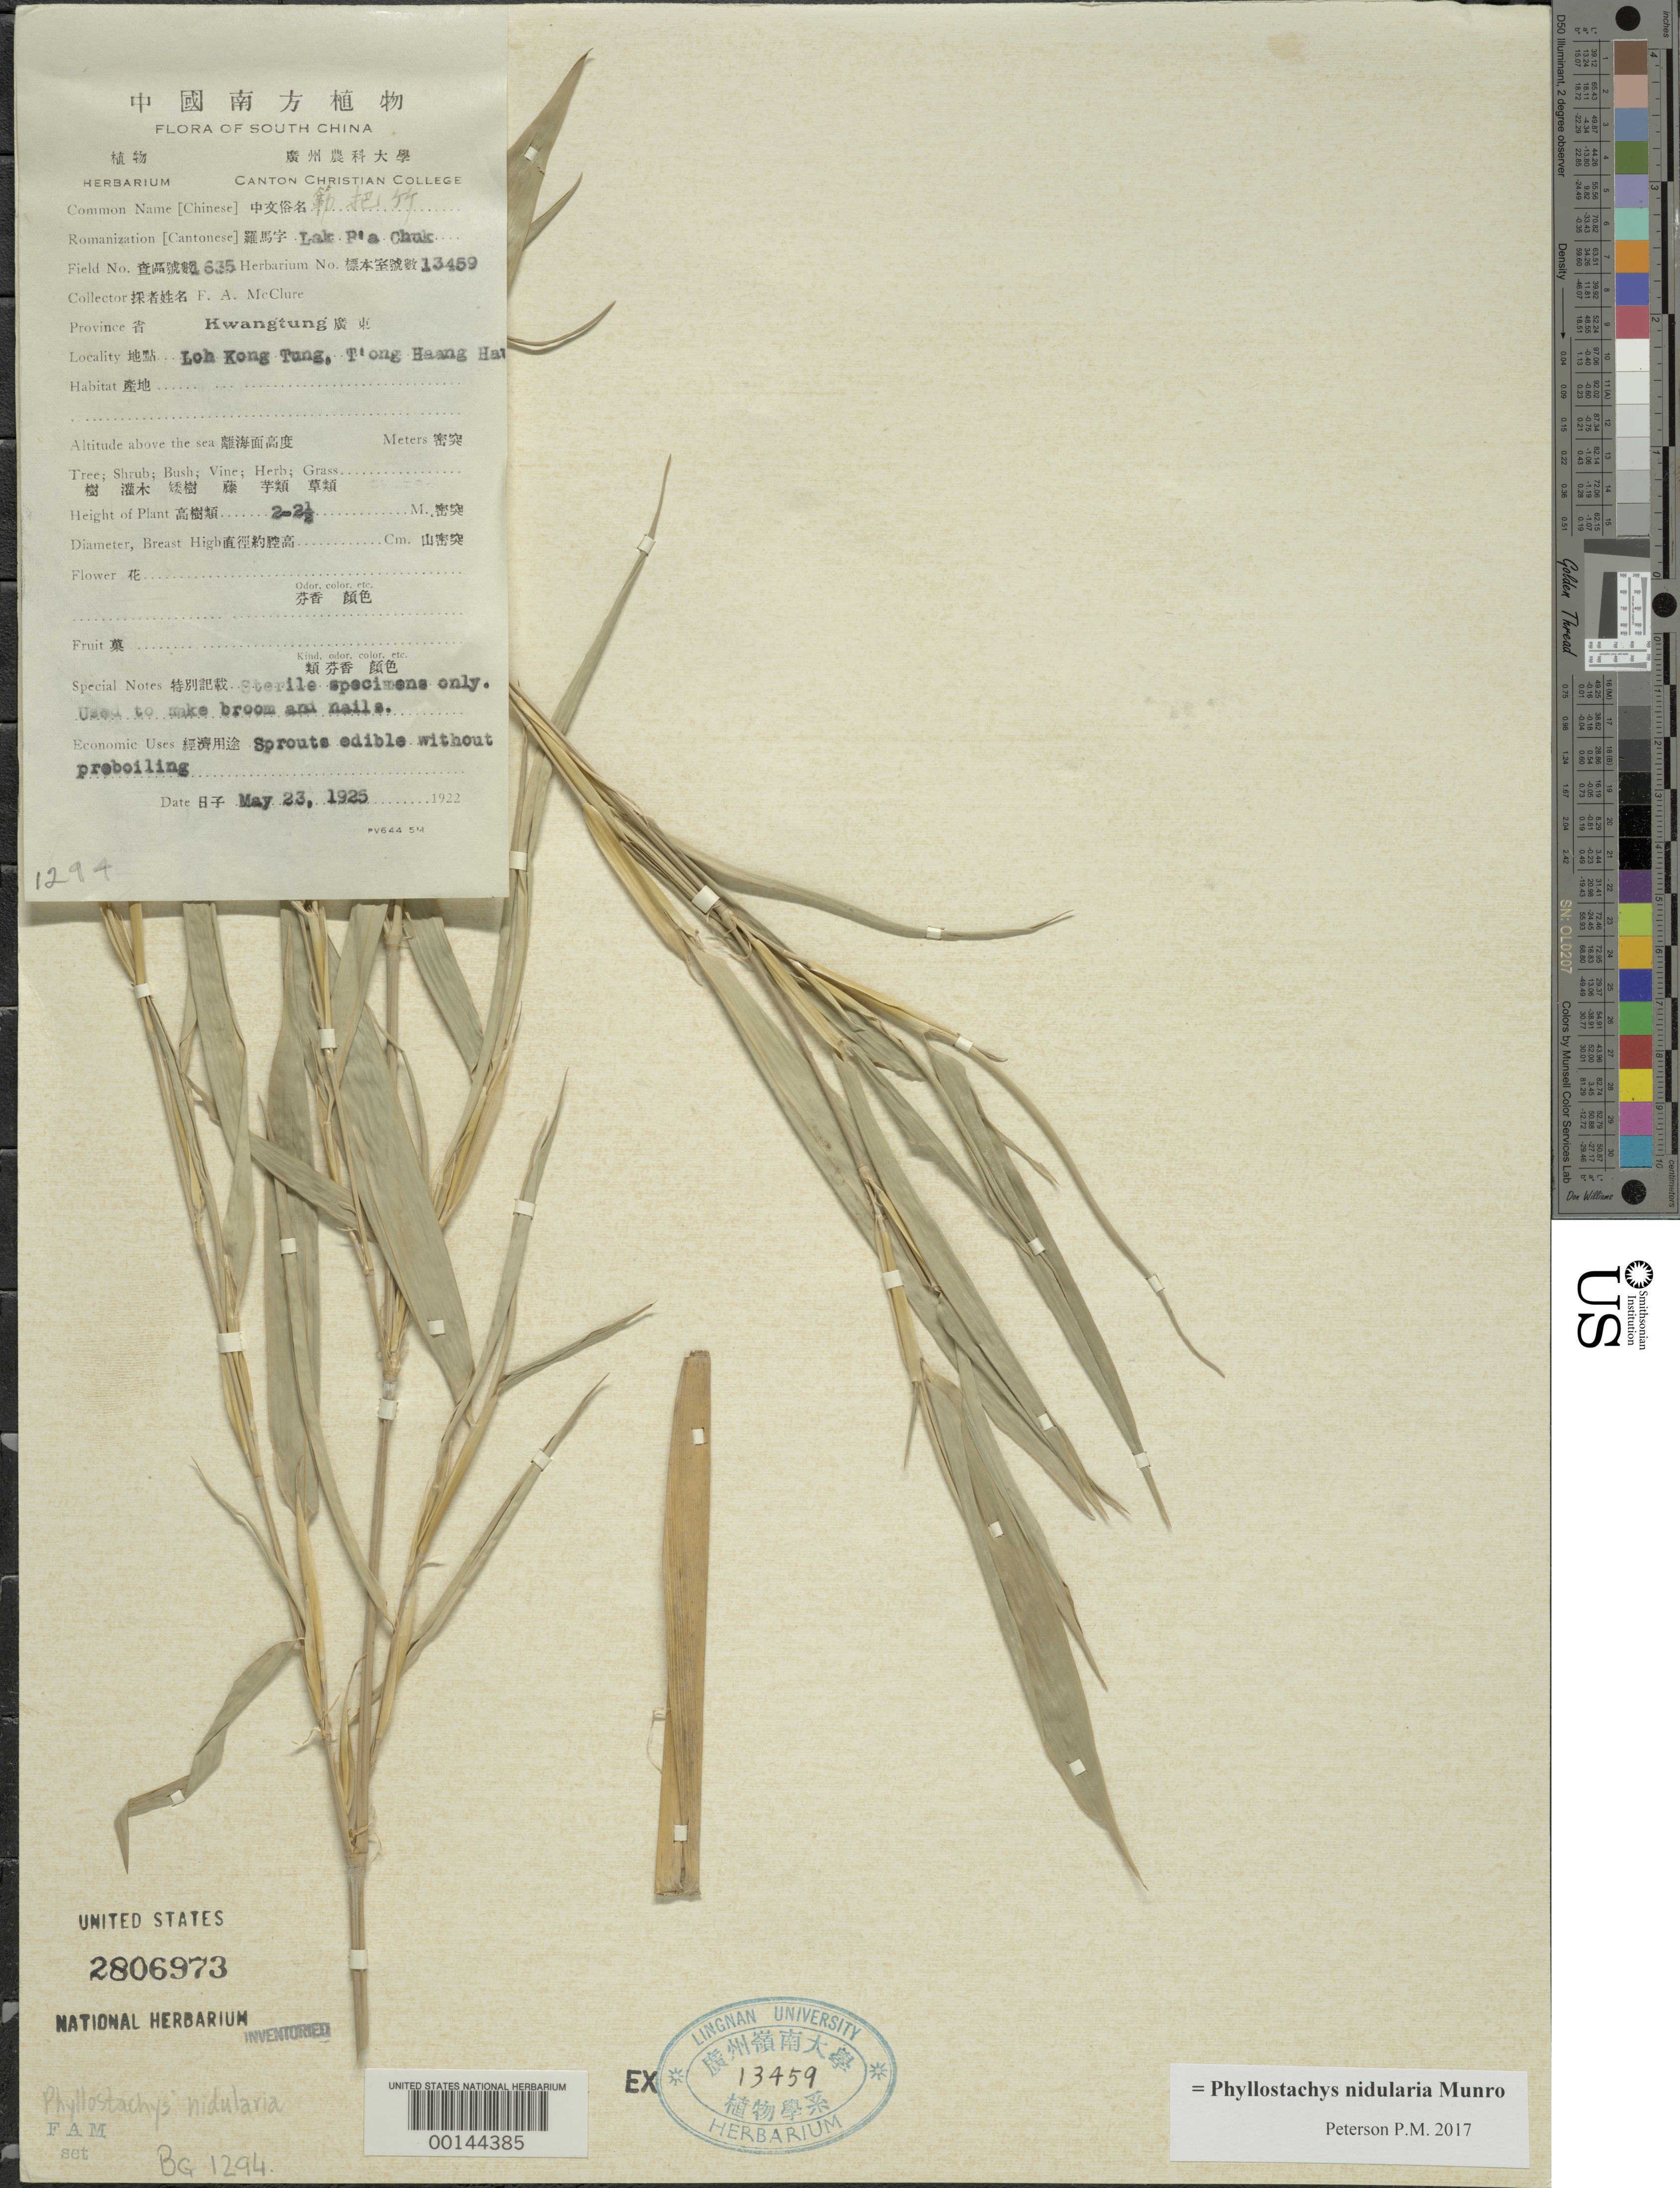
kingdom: Plantae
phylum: Tracheophyta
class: Liliopsida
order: Poales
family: Poaceae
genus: Phyllostachys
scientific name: Phyllostachys nidularia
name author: Munro ex Fenzi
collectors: F. A. McClure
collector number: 1635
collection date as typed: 23 May 1925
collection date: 1925-05-23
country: China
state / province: Guangdong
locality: Loh kong tung, t'ong haang hau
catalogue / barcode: US 2806973